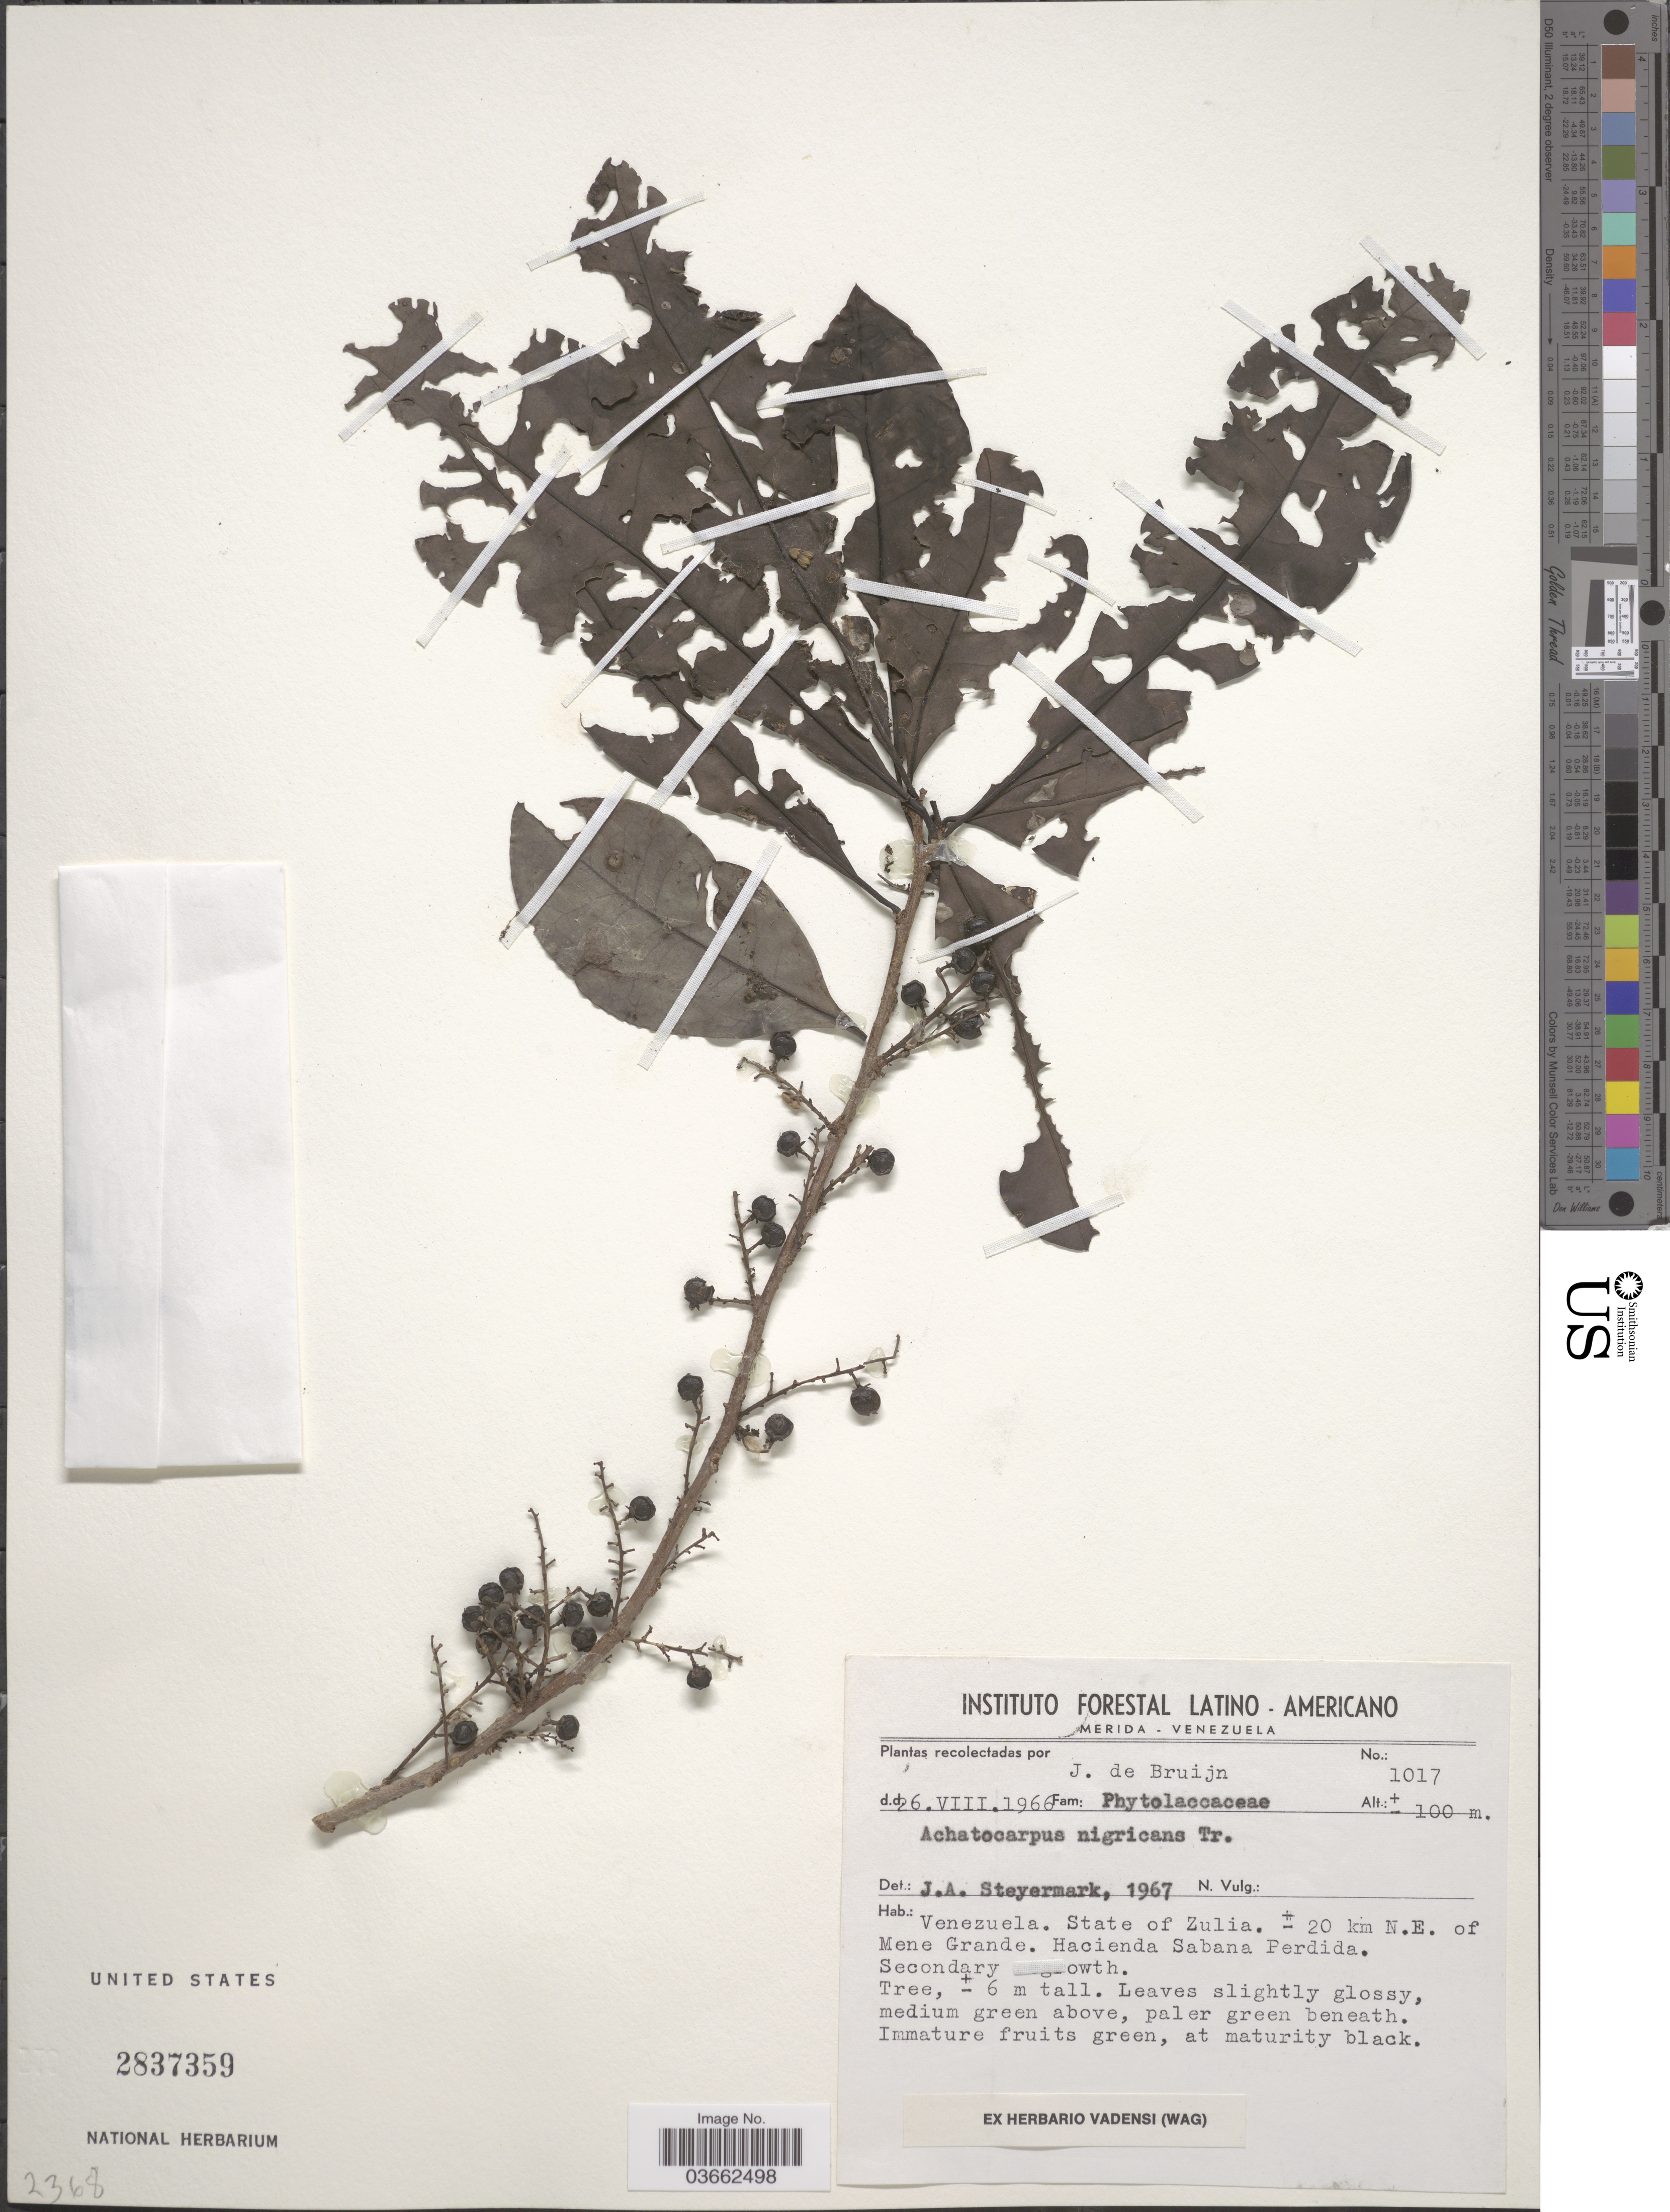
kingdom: Plantae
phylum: Tracheophyta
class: Magnoliopsida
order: Caryophyllales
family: Achatocarpaceae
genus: Achatocarpus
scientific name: Achatocarpus nigricans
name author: Triana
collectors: J. Bruijn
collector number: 1017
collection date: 1966-08-26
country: Venezuela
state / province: Zulia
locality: ± 20 km N.E. of Mene Grande. Hacienda Sabana Perdida.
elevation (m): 100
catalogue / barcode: US 2837359